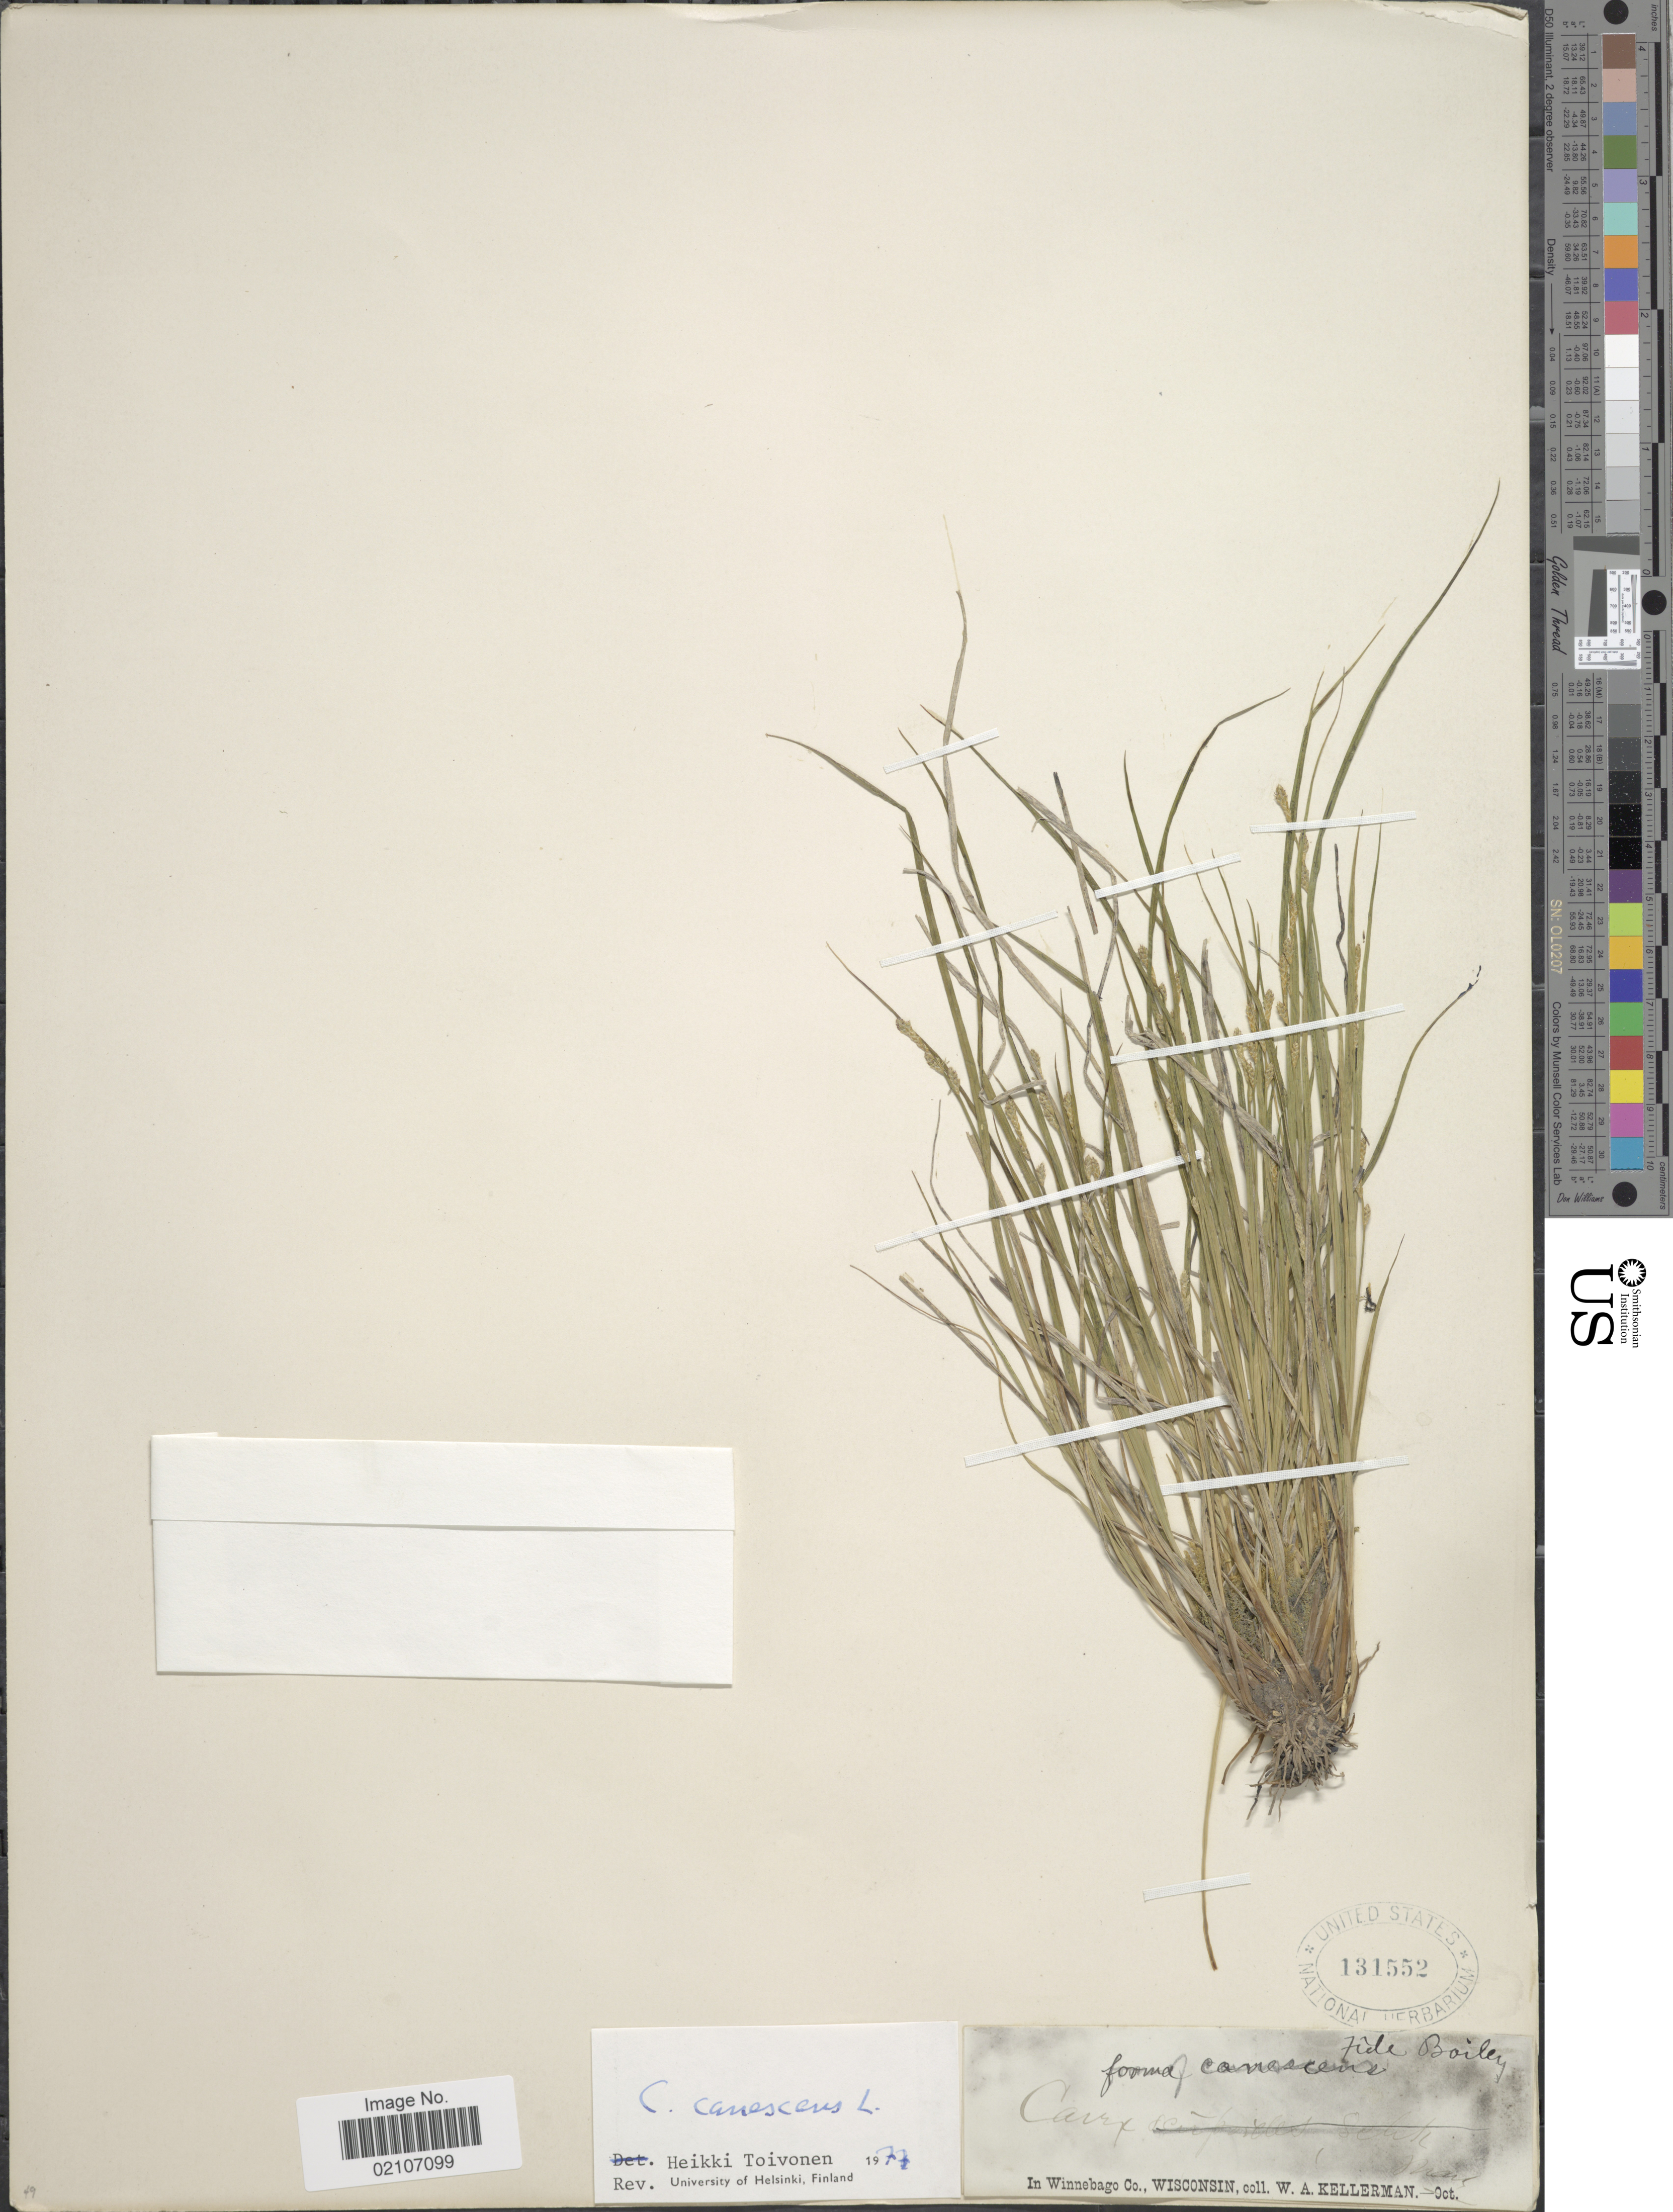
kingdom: Plantae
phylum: Tracheophyta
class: Liliopsida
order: Poales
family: Cyperaceae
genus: Carex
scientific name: Carex canescens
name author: L.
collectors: W. Kellerman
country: United States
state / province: Wisconsin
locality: In Winnebago Co,m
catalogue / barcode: US 131552